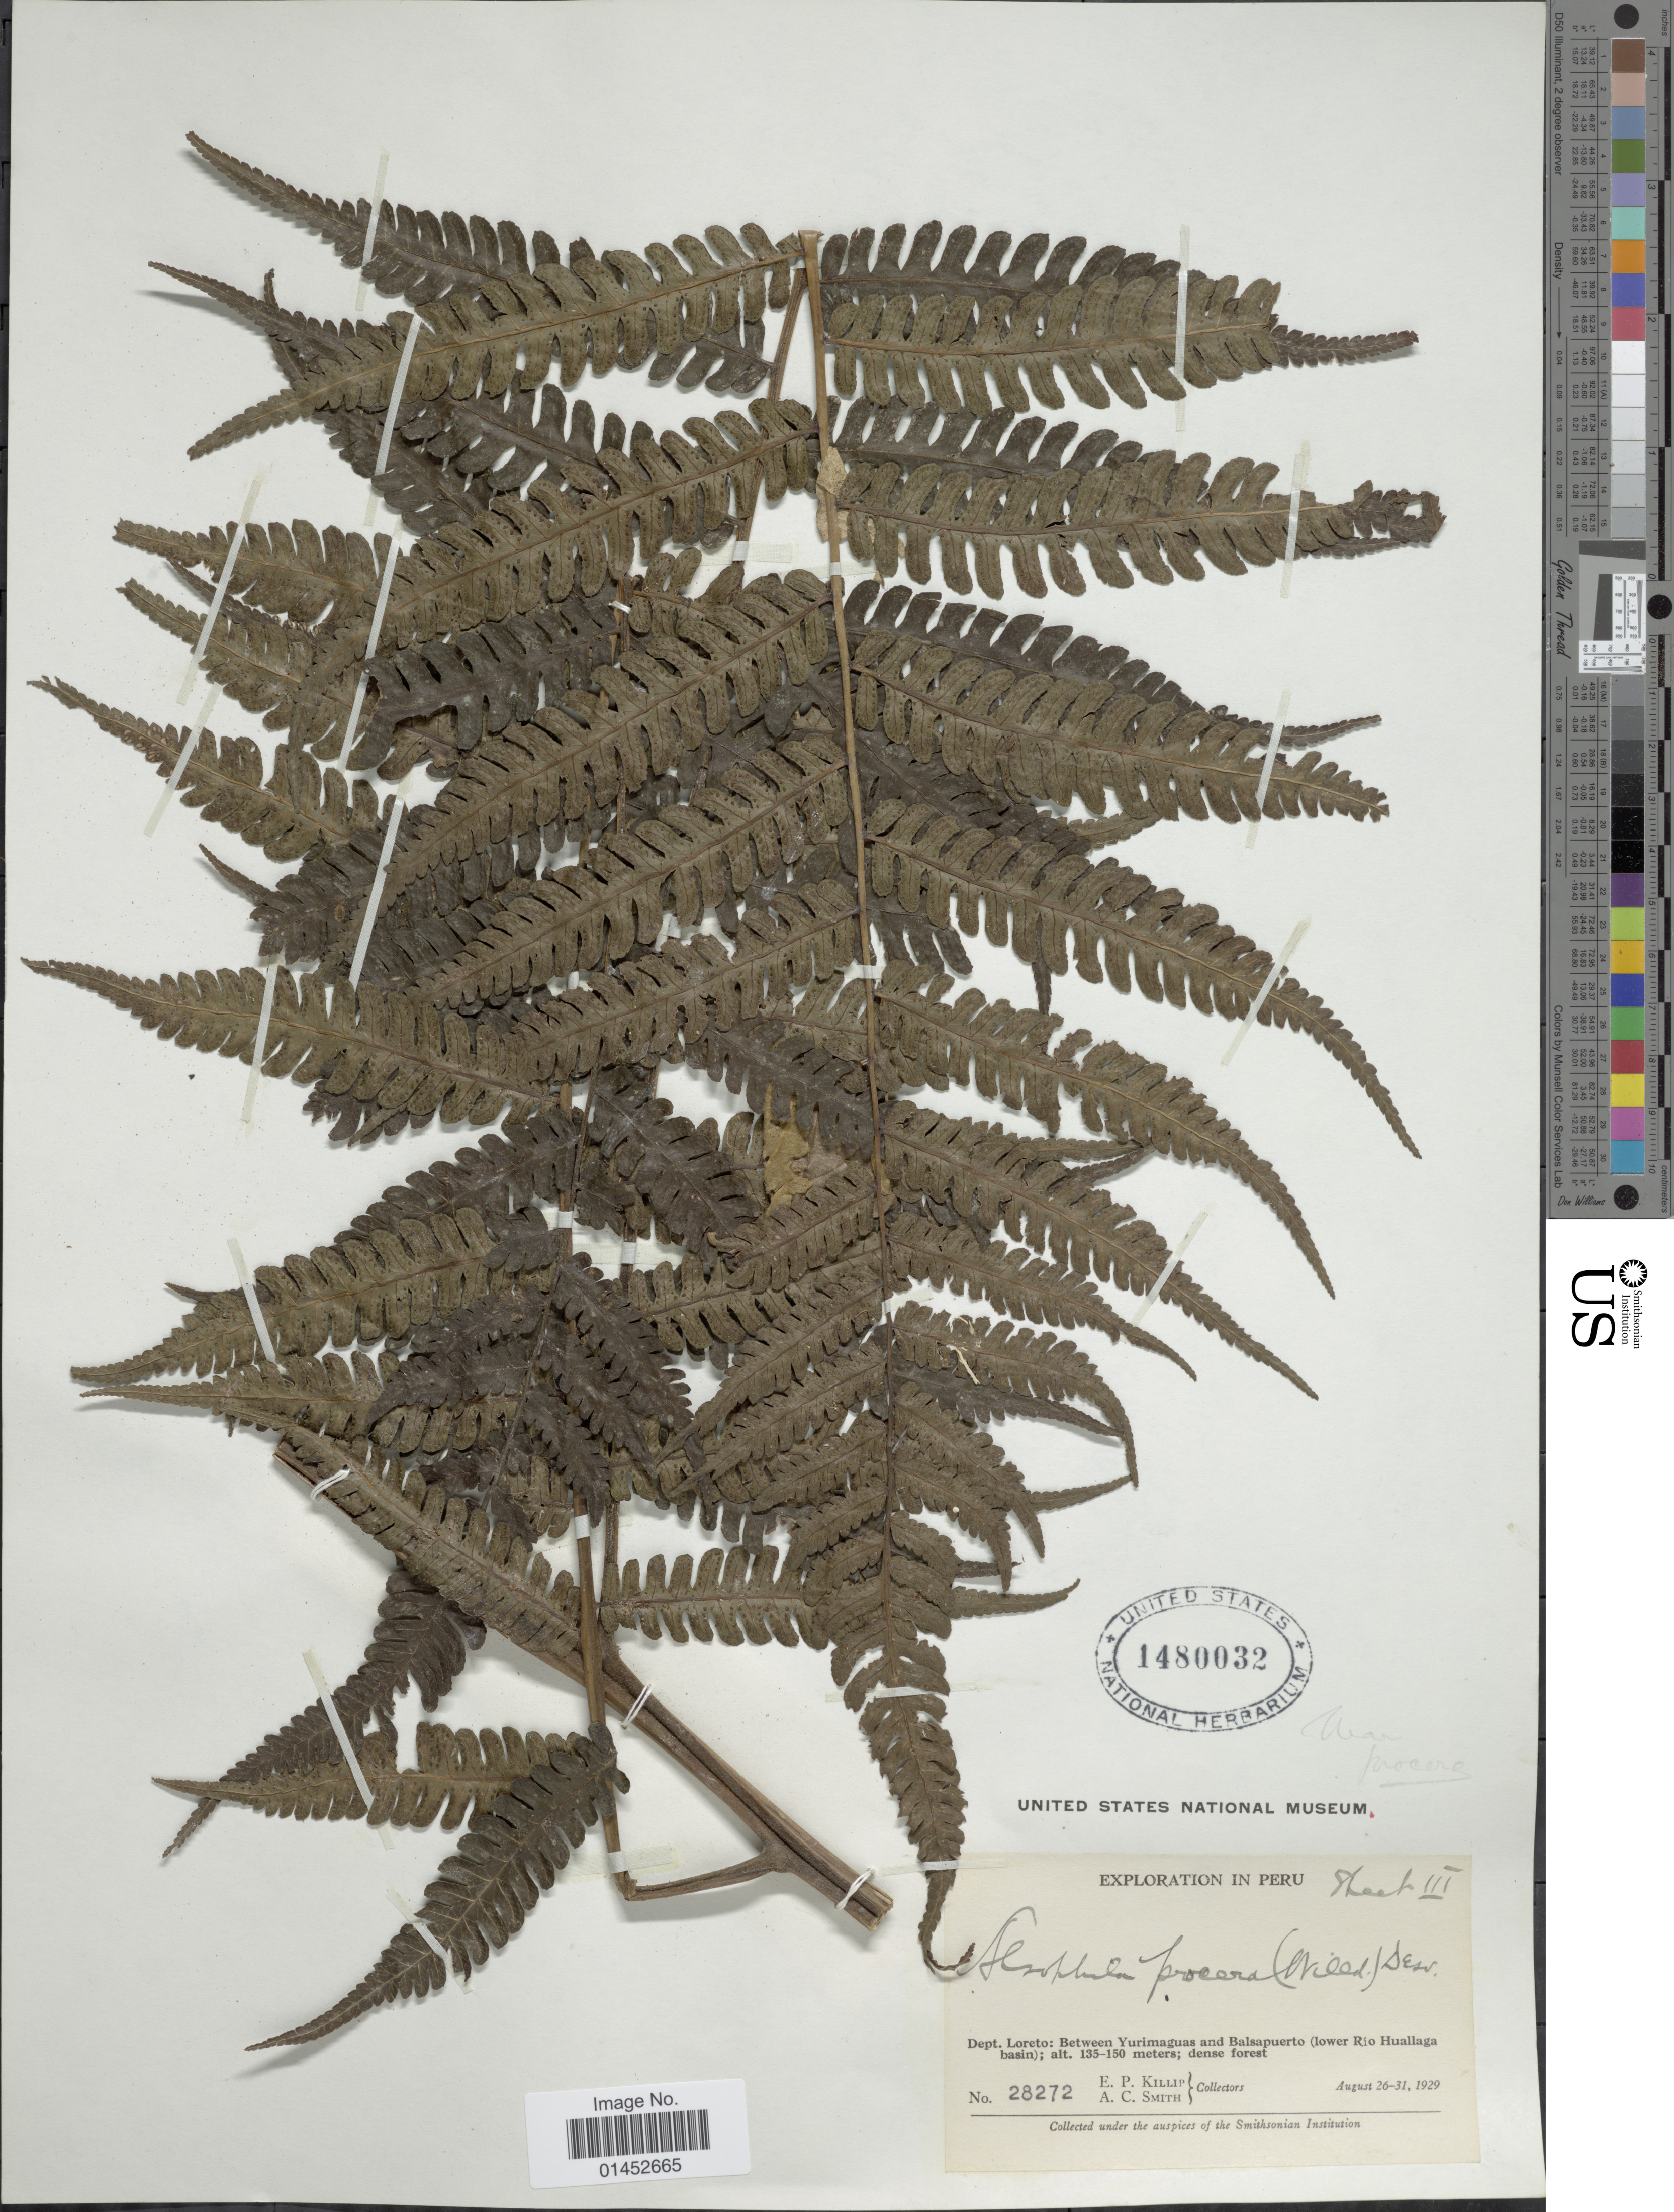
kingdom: Plantae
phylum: Tracheophyta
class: Polypodiopsida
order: Cyatheales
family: Cyatheaceae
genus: Cyathea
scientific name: Cyathea pungens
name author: (Willd.) Domin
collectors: E. P. Killip & A. C. Smith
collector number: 28272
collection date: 1929-08-26/1929-08-31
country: Peru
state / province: Loreto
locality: Dept. Loreto: Between Yurimaguas and Balsapuerto (lower Rio Huallaga basin)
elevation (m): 135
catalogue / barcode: US 1480032